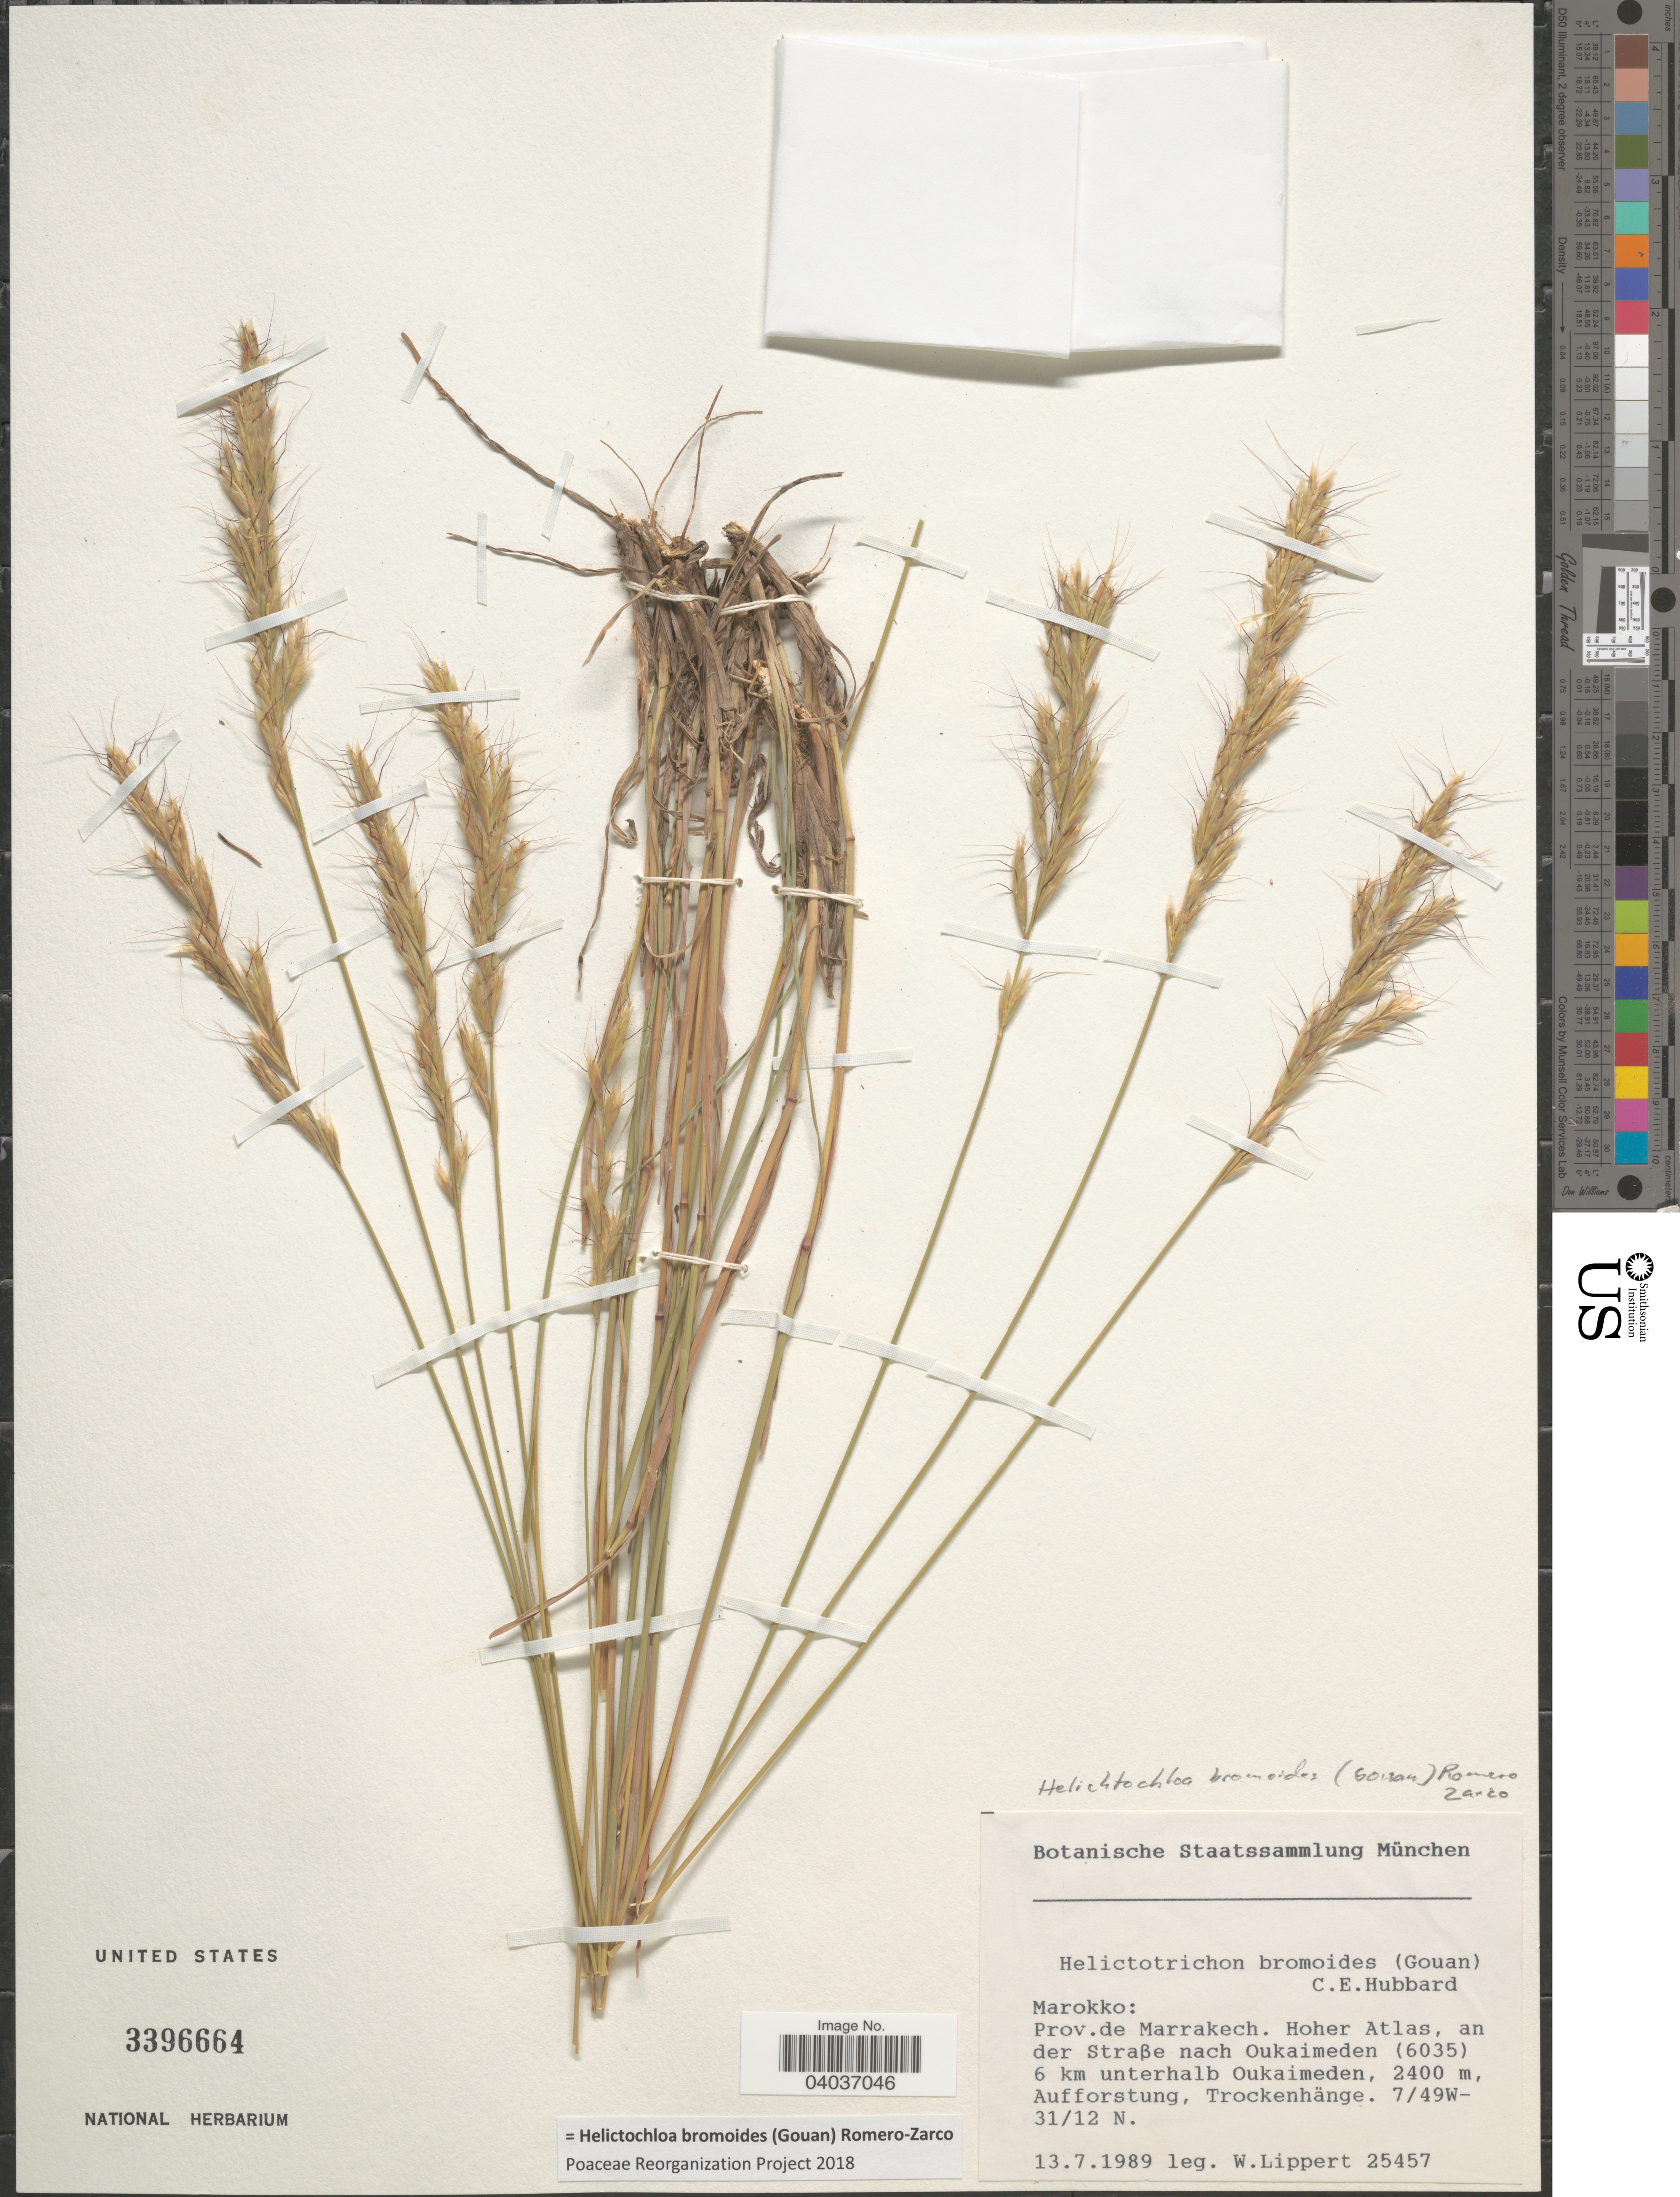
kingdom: Plantae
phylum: Tracheophyta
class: Liliopsida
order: Poales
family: Poaceae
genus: Helictochloa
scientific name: Helictochloa bromoides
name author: (Gouan) Romero-Zarco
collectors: W. Lippert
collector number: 25457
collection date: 1989-07-13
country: Morocco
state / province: Marrakech-Tensift-Al Haouz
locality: Marokko: Prov. de Marrakech. Hoher Atlas, an der Straße nach Oukaimeden. 6 km unterhalb Oukaimeden, Aufforstung, Trockenhánge.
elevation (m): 2400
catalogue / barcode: US 3396664